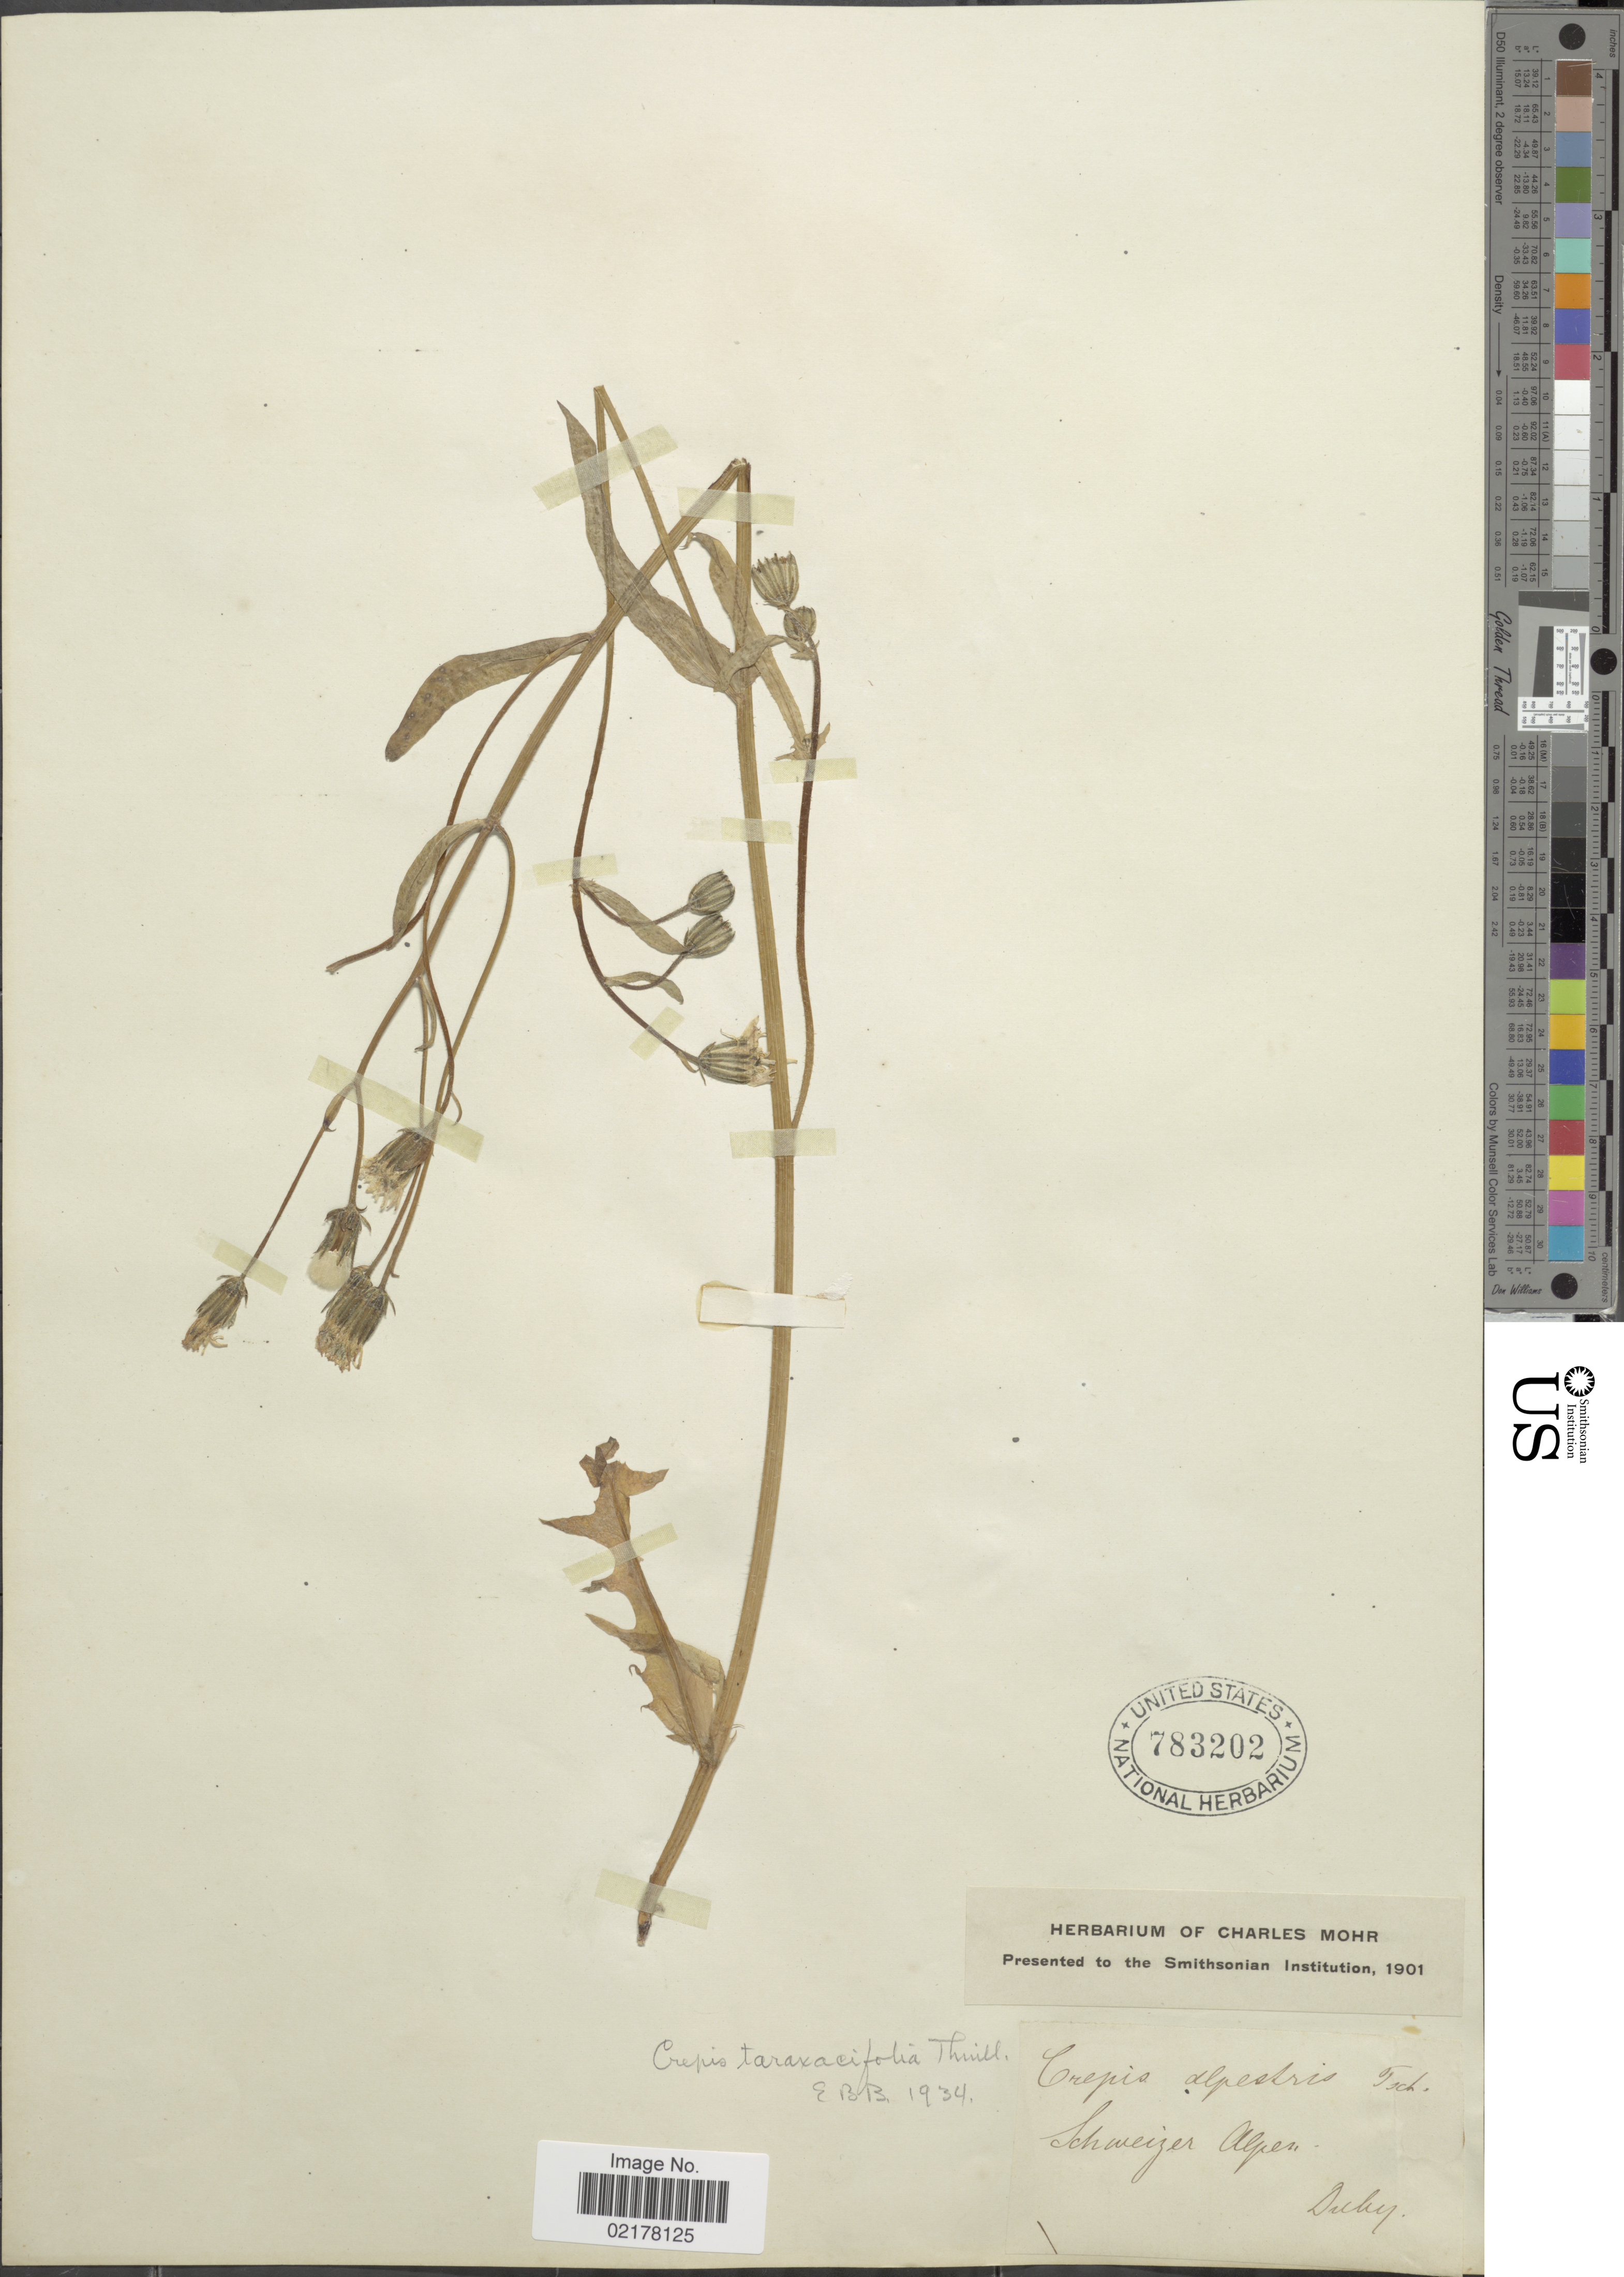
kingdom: Plantae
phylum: Tracheophyta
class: Magnoliopsida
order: Asterales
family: Asteraceae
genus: Crepis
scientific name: Crepis vesicaria subsp. taraxacifolia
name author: (Thuill.) Thell.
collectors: Dicky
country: Switzerland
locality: Schweizer Alpen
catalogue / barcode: US 783202